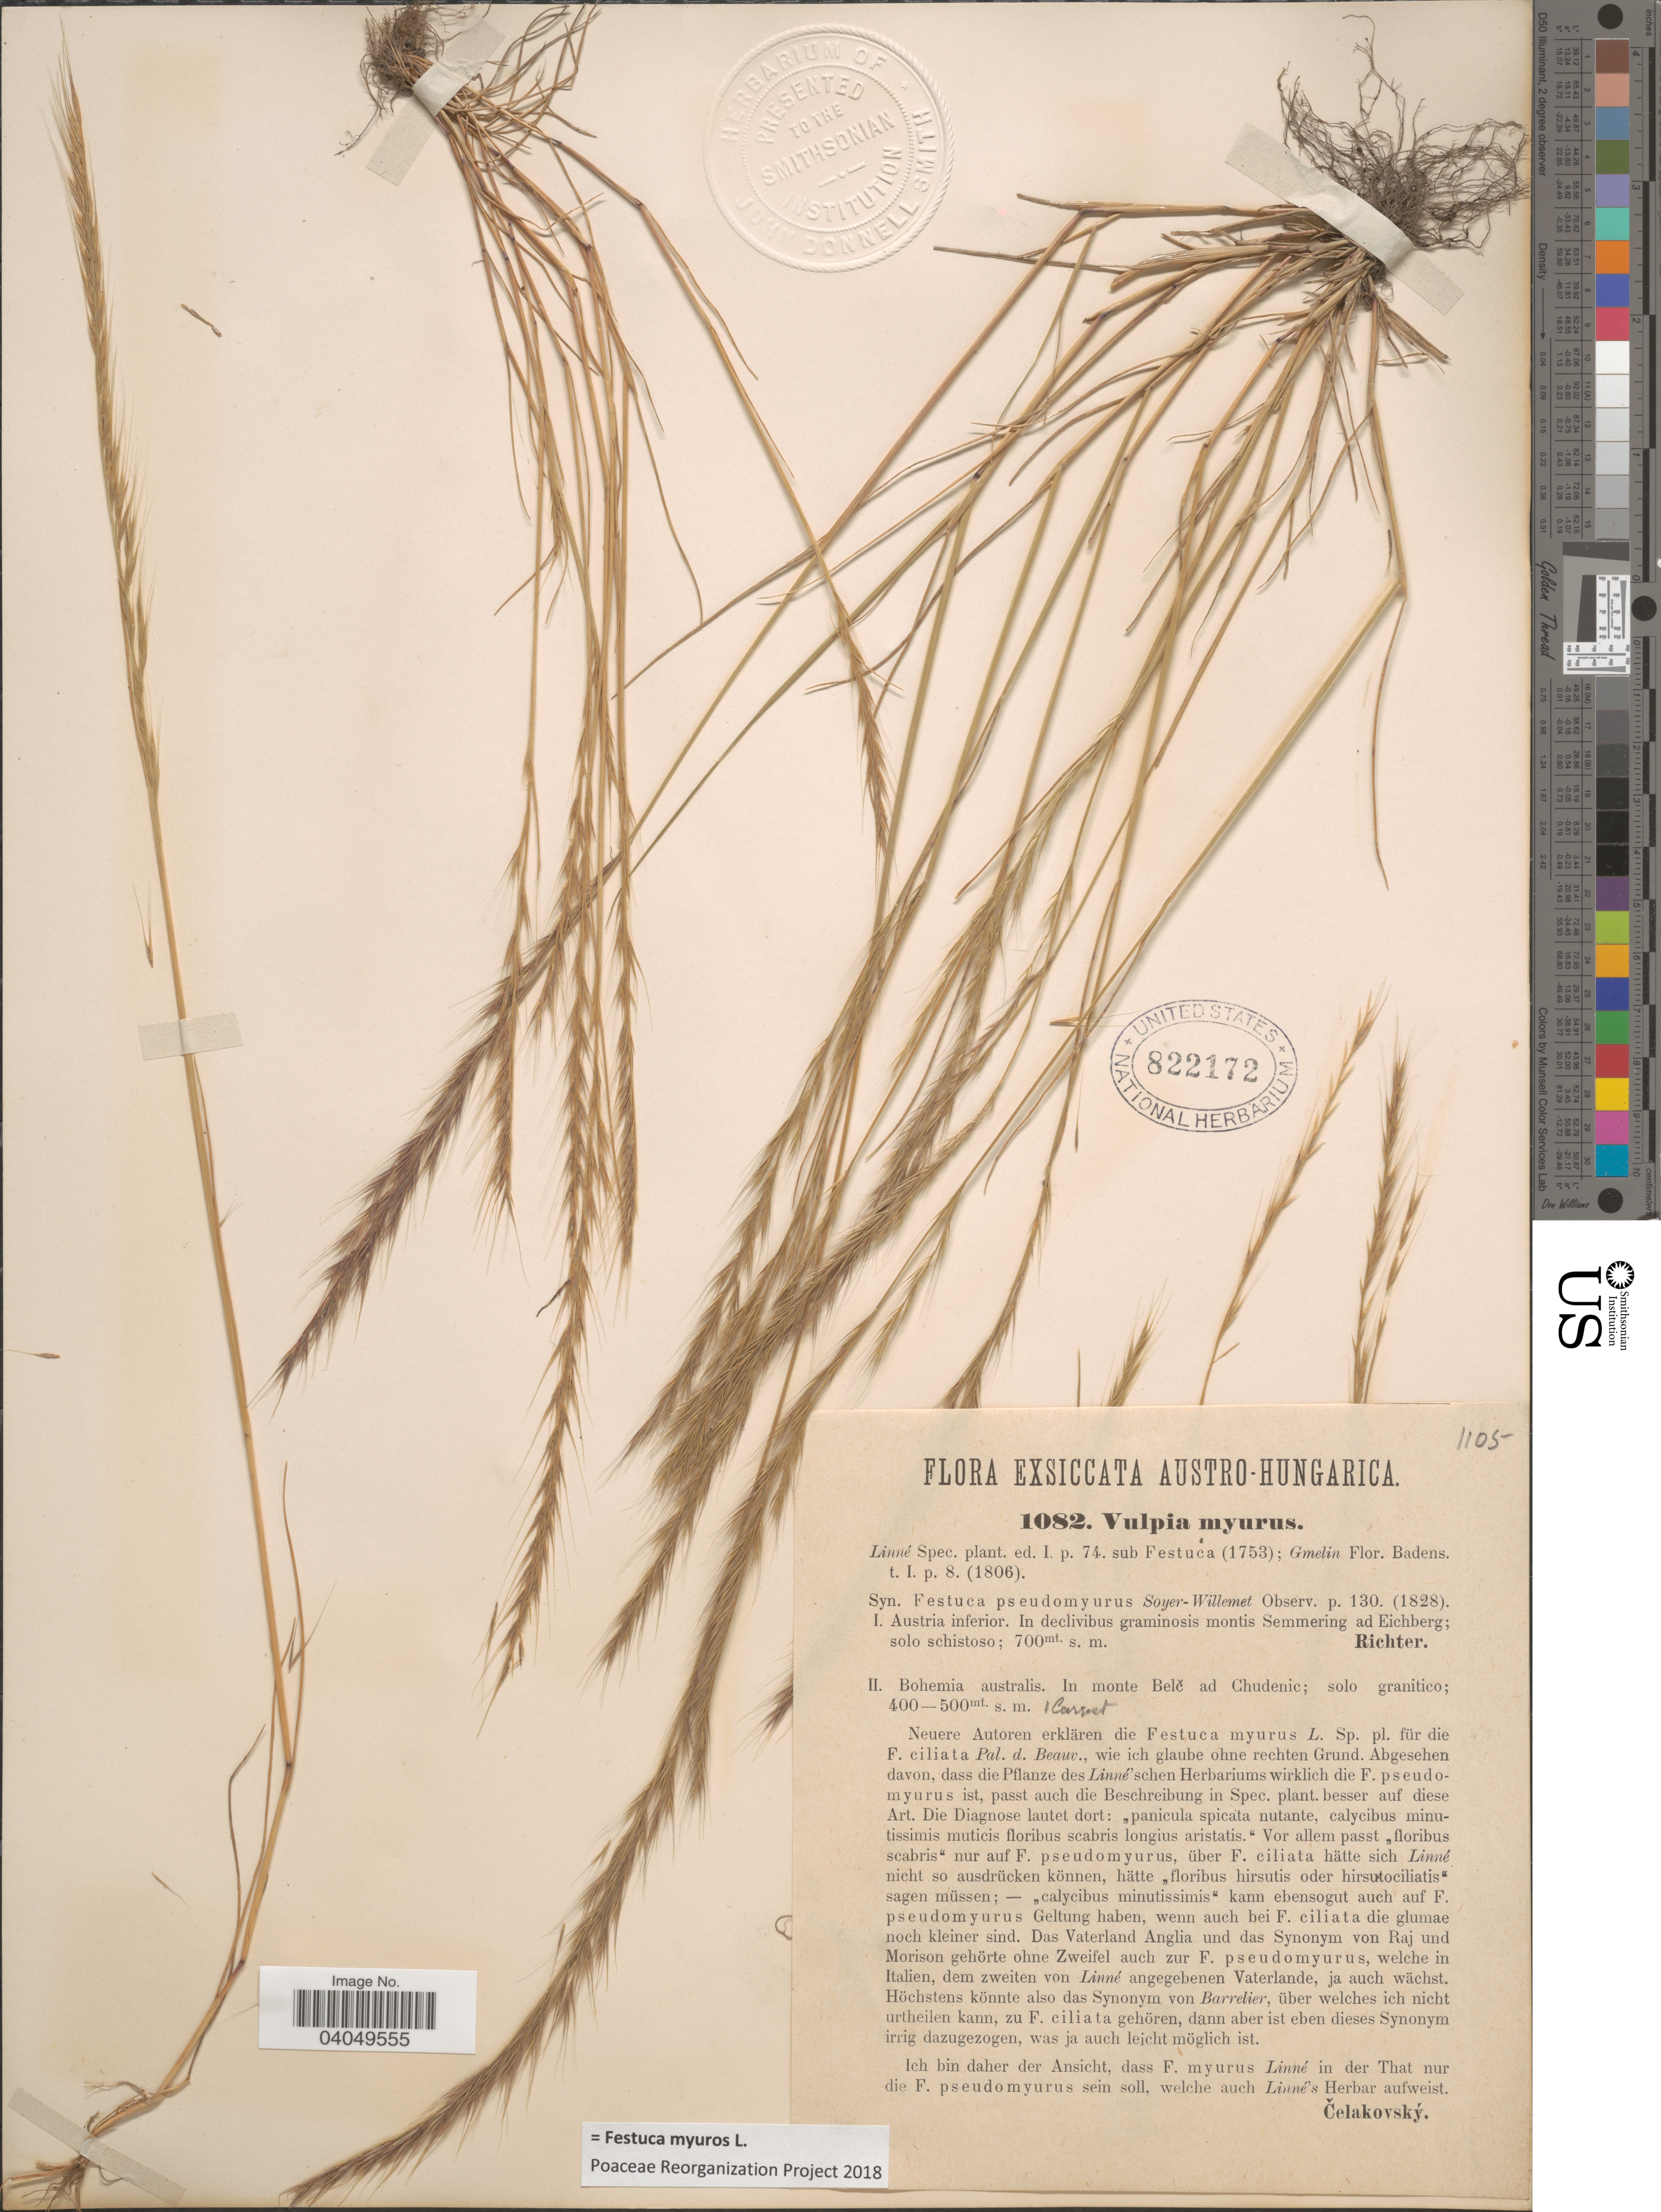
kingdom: Plantae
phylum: Tracheophyta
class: Liliopsida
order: Poales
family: Poaceae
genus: Festuca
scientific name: Festuca myuros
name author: L.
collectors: -- Richter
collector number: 1082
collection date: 1828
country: Austria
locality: Austro-Hungarica. Austria inferior. In declivibus graminosis montis Semmering ad Eichberg.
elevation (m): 700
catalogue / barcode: US 822172